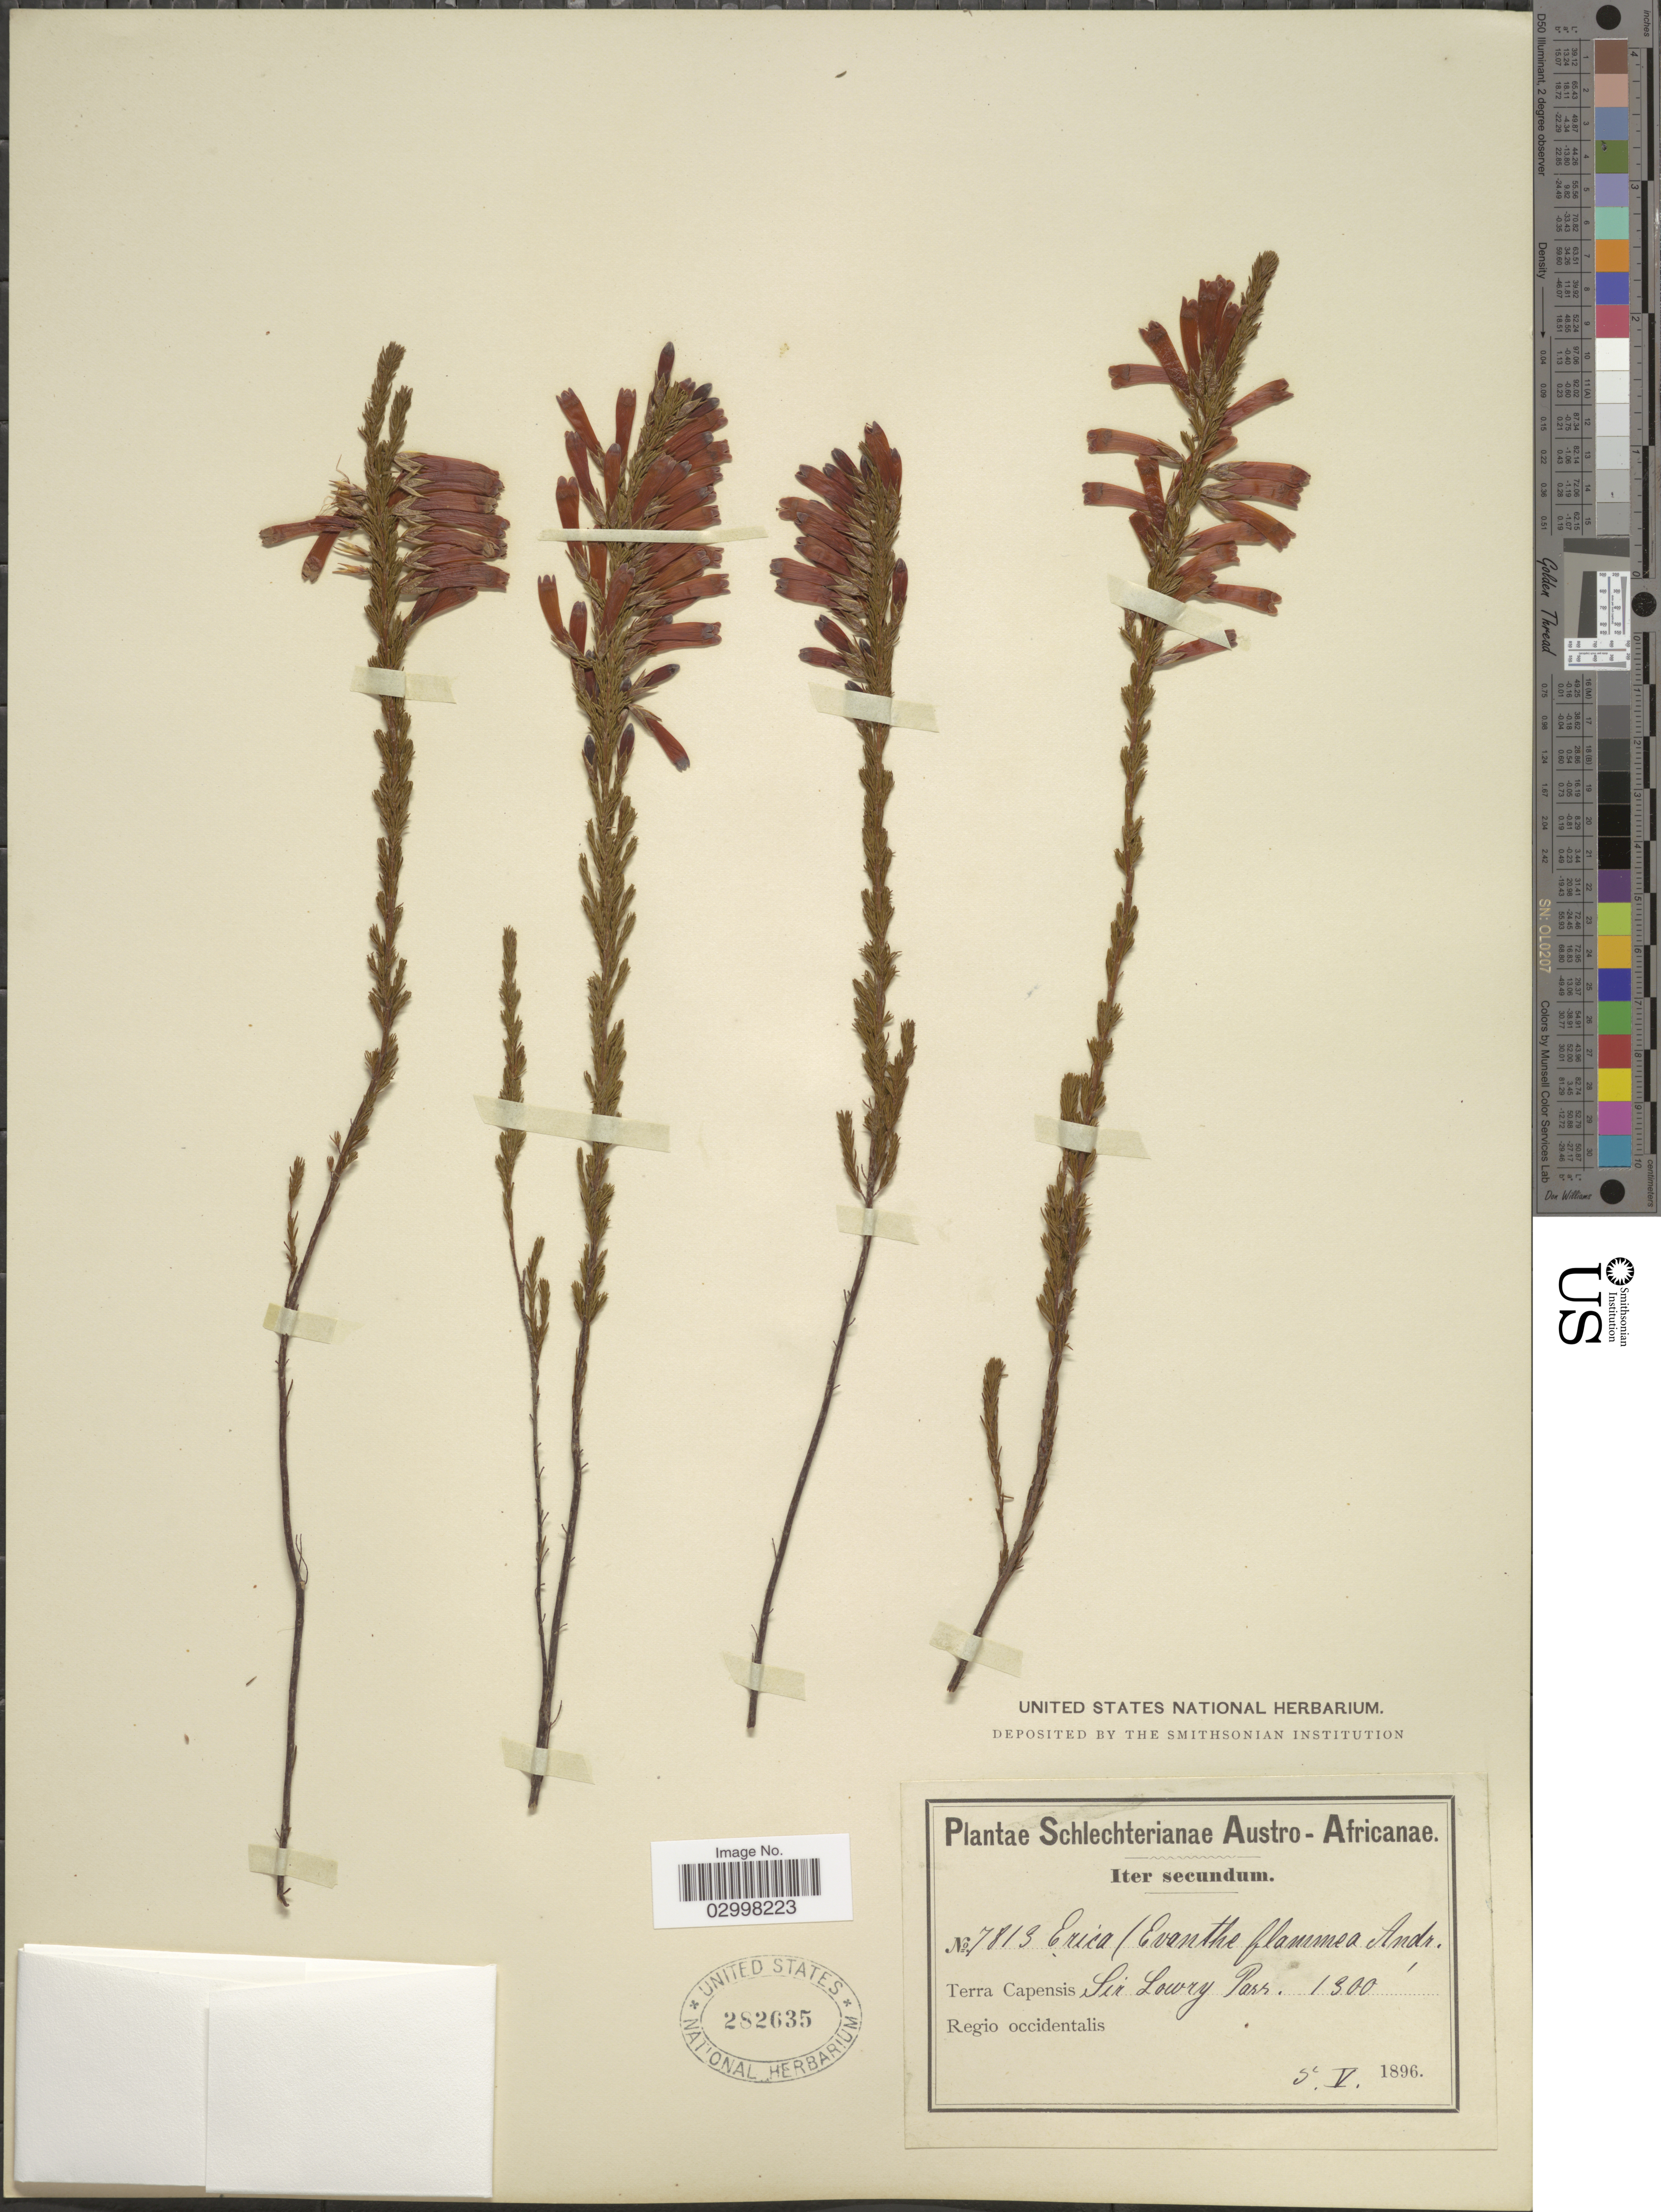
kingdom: Plantae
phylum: Tracheophyta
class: Magnoliopsida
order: Ericales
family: Ericaceae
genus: Erica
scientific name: Erica flammea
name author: Andrews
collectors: Schlechter, --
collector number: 7813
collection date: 1896-05-05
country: South Africa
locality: Austro-Africanae. Terra Capensis Sir Lowry Pass Regio occidentalis.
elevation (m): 396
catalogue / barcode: US 282635